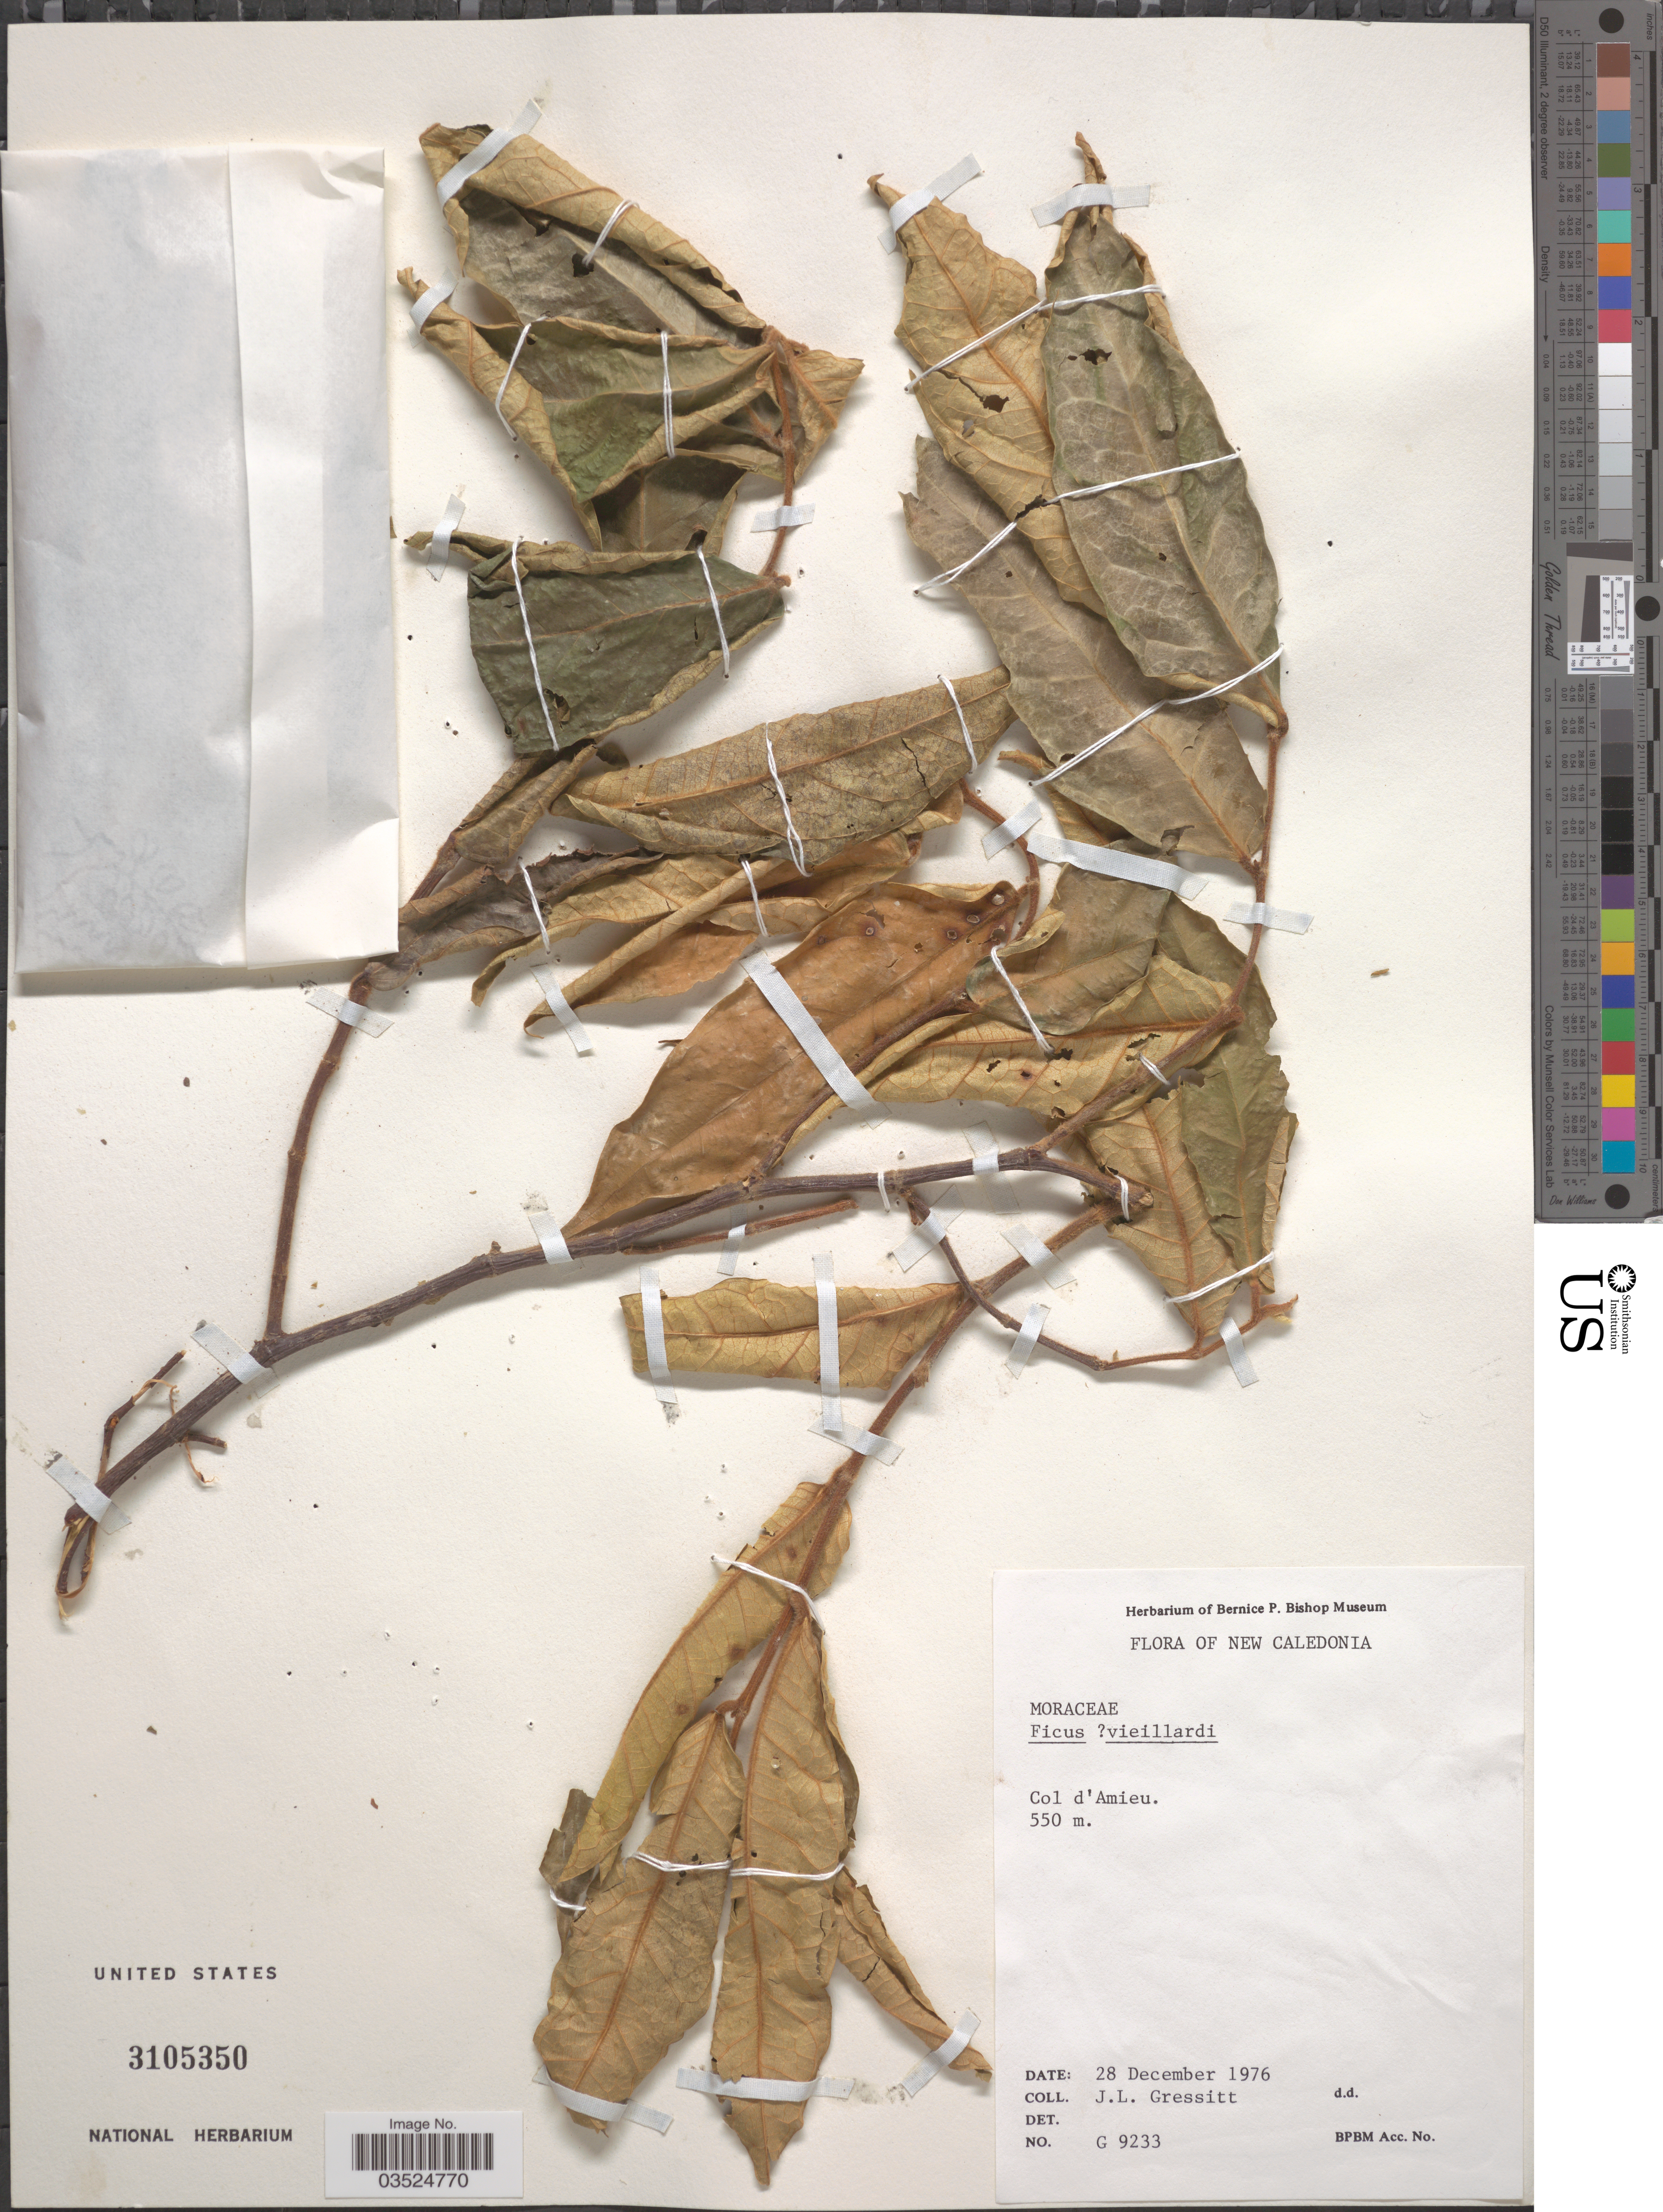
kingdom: Plantae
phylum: Tracheophyta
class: Magnoliopsida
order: Rosales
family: Moraceae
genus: Ficus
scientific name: Ficus sp.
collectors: J. Gressitt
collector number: G 9233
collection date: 1976-12-28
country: New Caledonia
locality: Col d'Amieu.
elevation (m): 550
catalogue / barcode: US 3105350